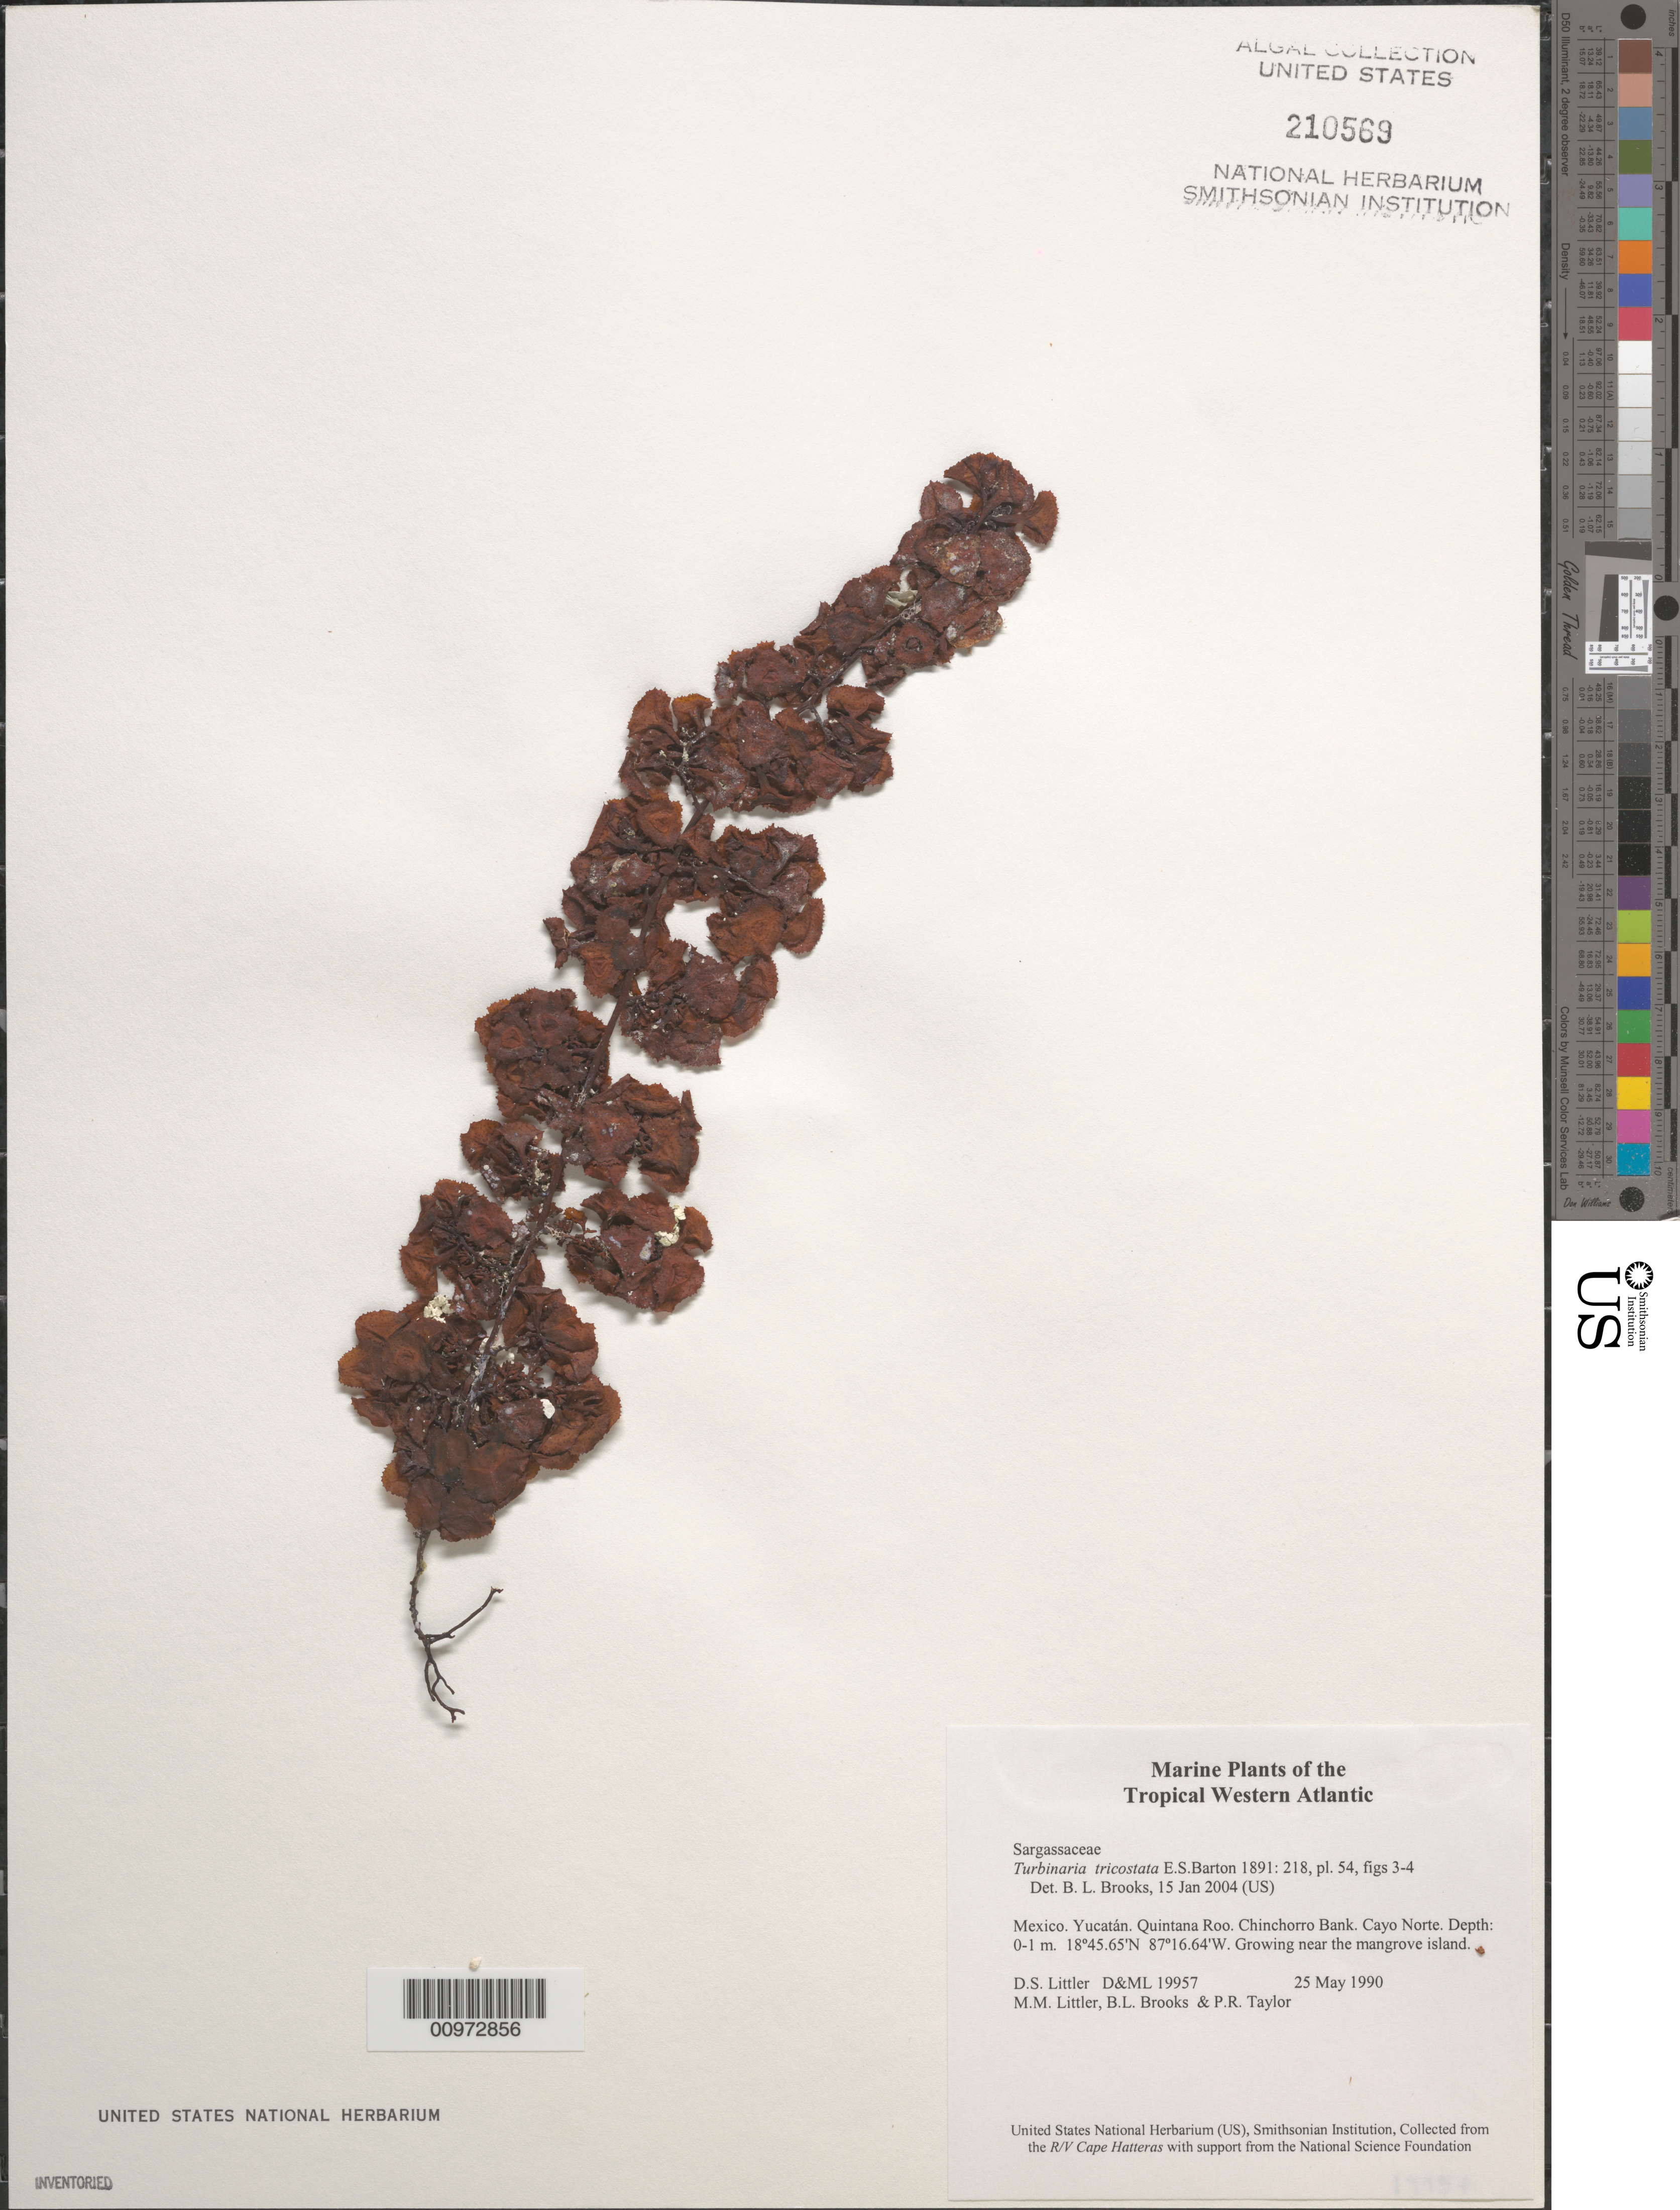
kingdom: Chromista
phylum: Ochrophyta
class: Phaeophyceae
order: Fucales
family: Sargassaceae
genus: Turbinaria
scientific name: Turbinaria tricostata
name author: E.S. Barton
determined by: Brooks, B. L., (BOT), Smithsonian Institution - National Museum of Natural History (UNITED STATES)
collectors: D. S. Littler, M. M. Littler, B. Brooks & P. R. Taylor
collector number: D&ML 19957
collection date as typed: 25 May 1990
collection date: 1990-05-25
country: Mexico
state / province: Quintana Roo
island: Cayo Norte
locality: Chinchorro Bank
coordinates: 18 45.65'N, 87 16.64'W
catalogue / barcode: US 210569